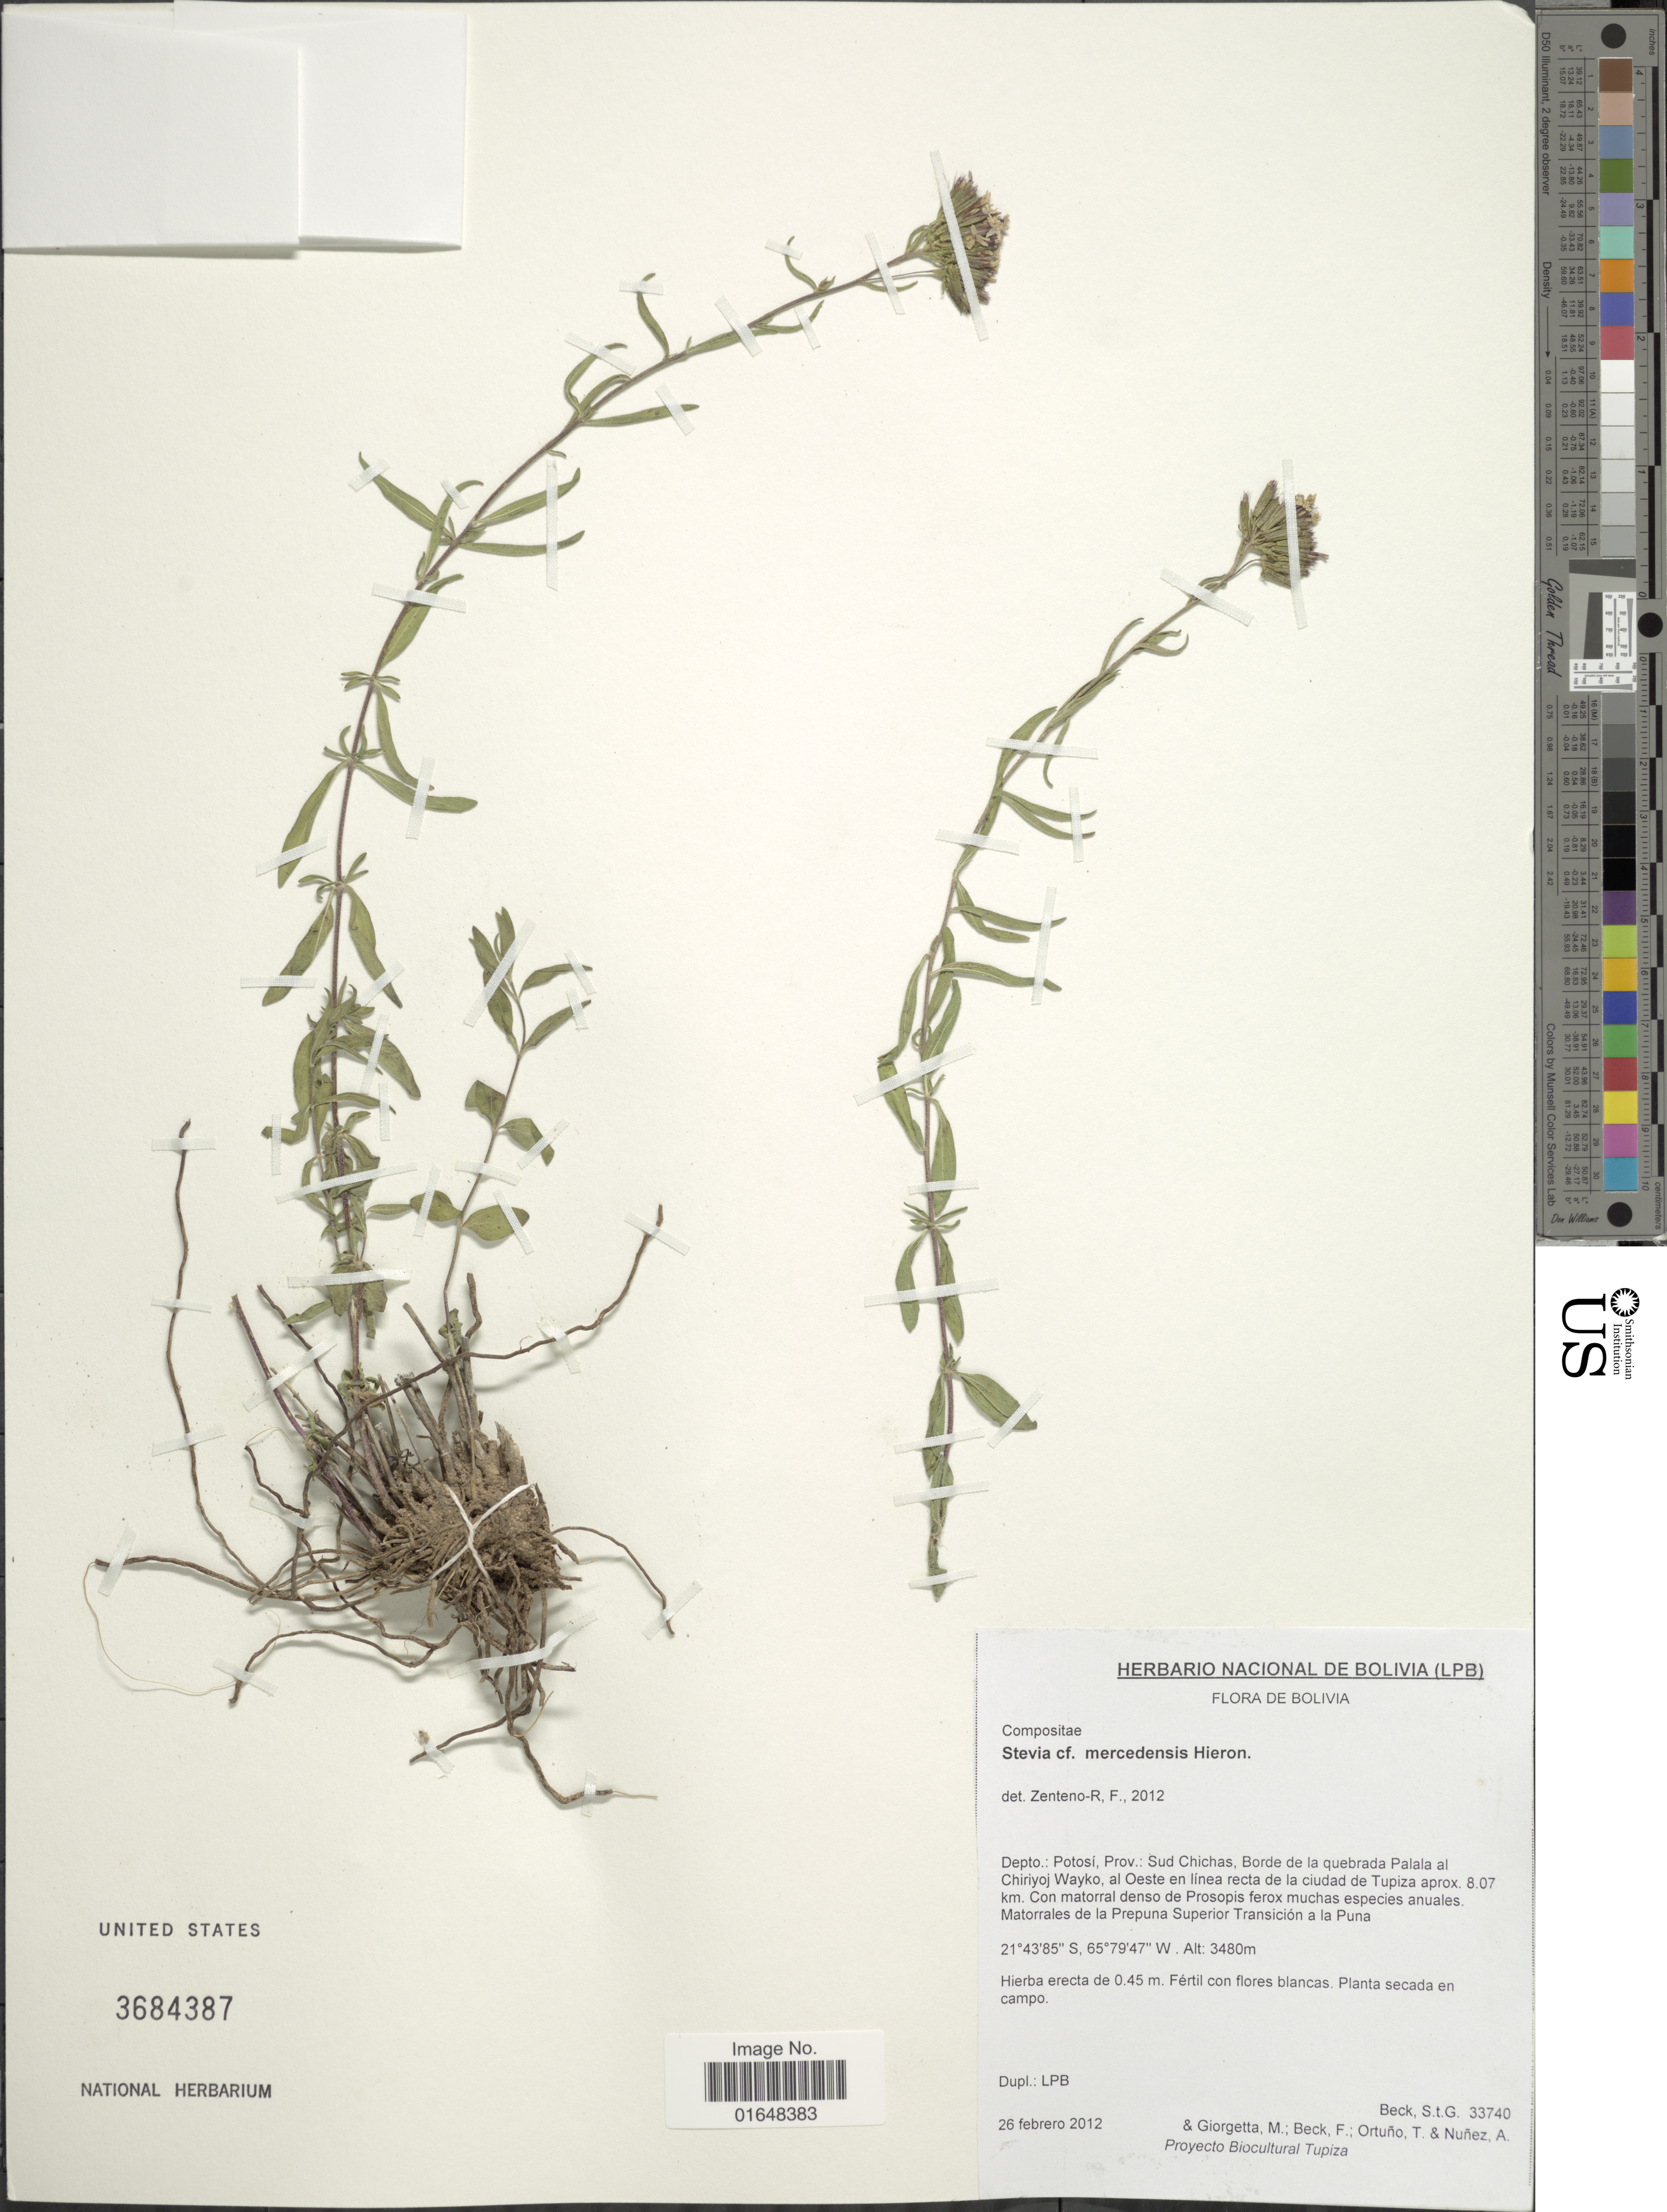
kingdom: Plantae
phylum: Tracheophyta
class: Magnoliopsida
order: Asterales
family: Asteraceae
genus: Stevia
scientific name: Stevia mercedensis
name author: Hieron.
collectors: S. G. Beck, M. Giorgetta, F. Beck & T. Ortuno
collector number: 33740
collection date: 2012-02-26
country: Bolivia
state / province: Potosi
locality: Depto.: Potosí, Prov.: Sud Chichas, Borde de la quebrada Palala al Chiriyoj Wayko, al Oeste en linea recta de la ciudad de Tupiza aprox. 8.07 km.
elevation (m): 3480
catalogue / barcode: US 3684387